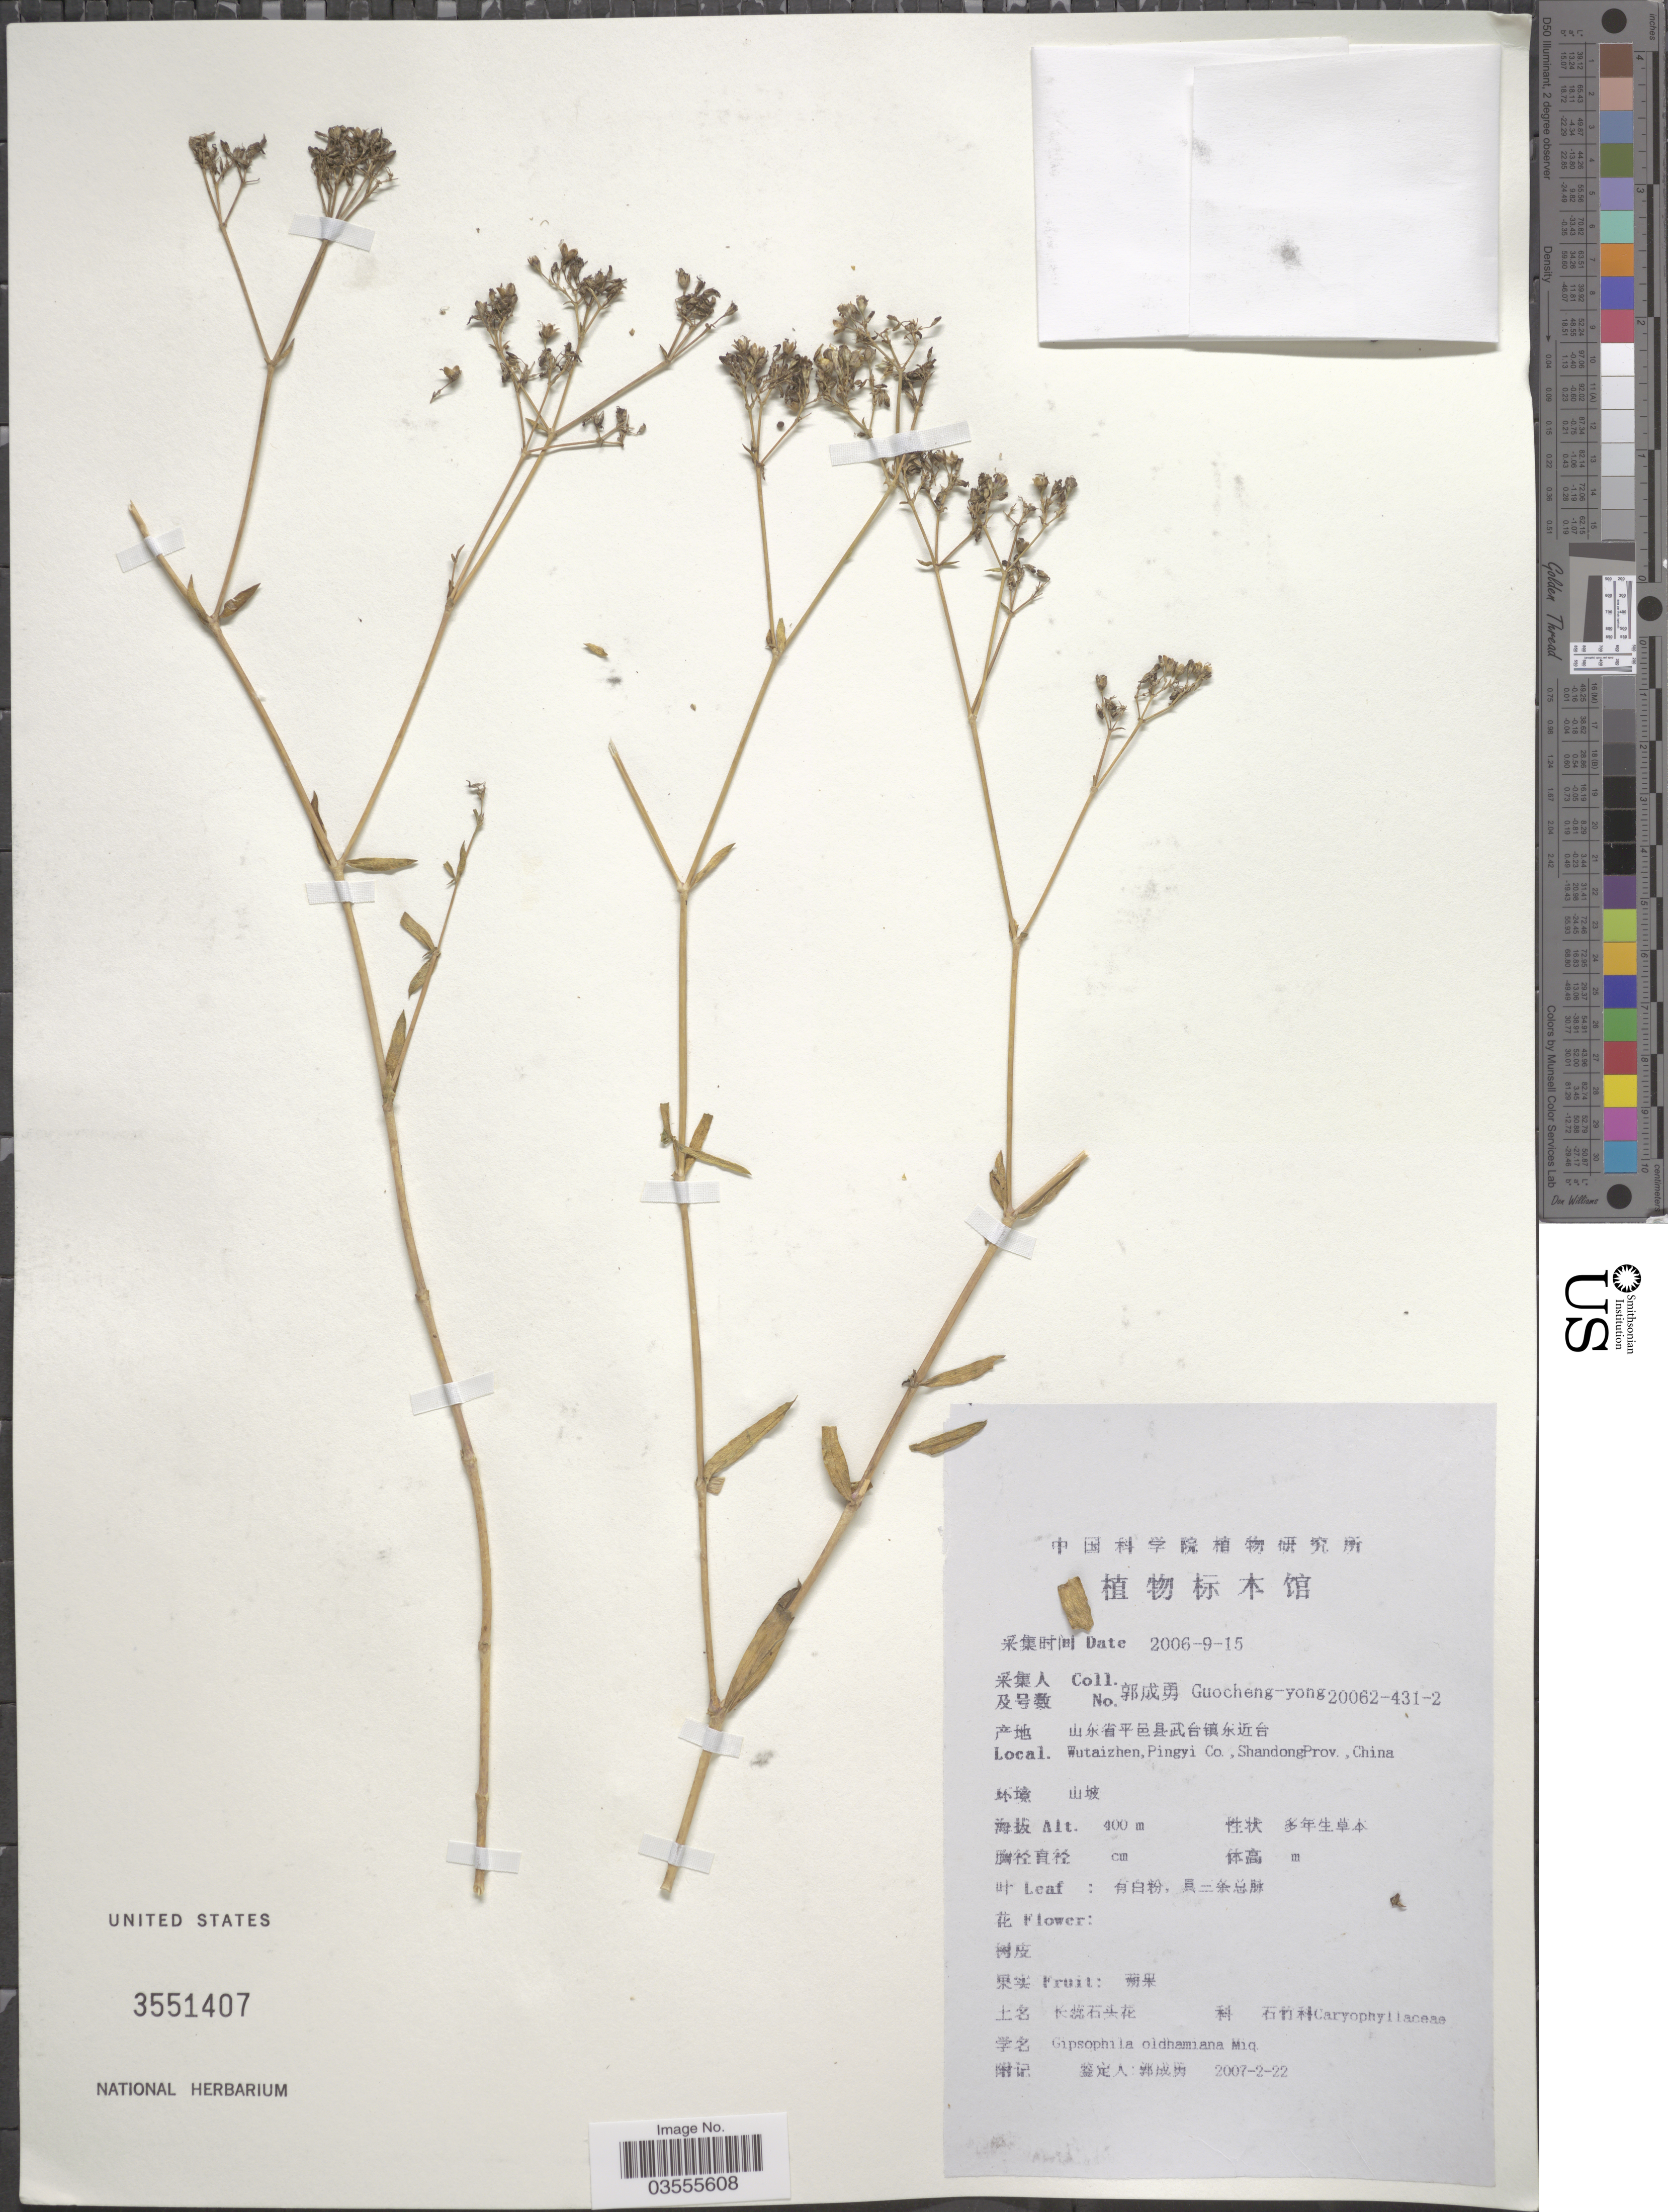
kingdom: Plantae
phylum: Tracheophyta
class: Magnoliopsida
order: Caryophyllales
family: Caryophyllaceae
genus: Gypsophila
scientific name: Gypsophila oldhamiana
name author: Miq.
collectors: Guo cheng-yong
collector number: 20062-431-2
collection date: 2006-09-15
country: China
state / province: Shandong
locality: Wutaizhen, Pingyi Co.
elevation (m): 400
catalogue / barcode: US 3551407